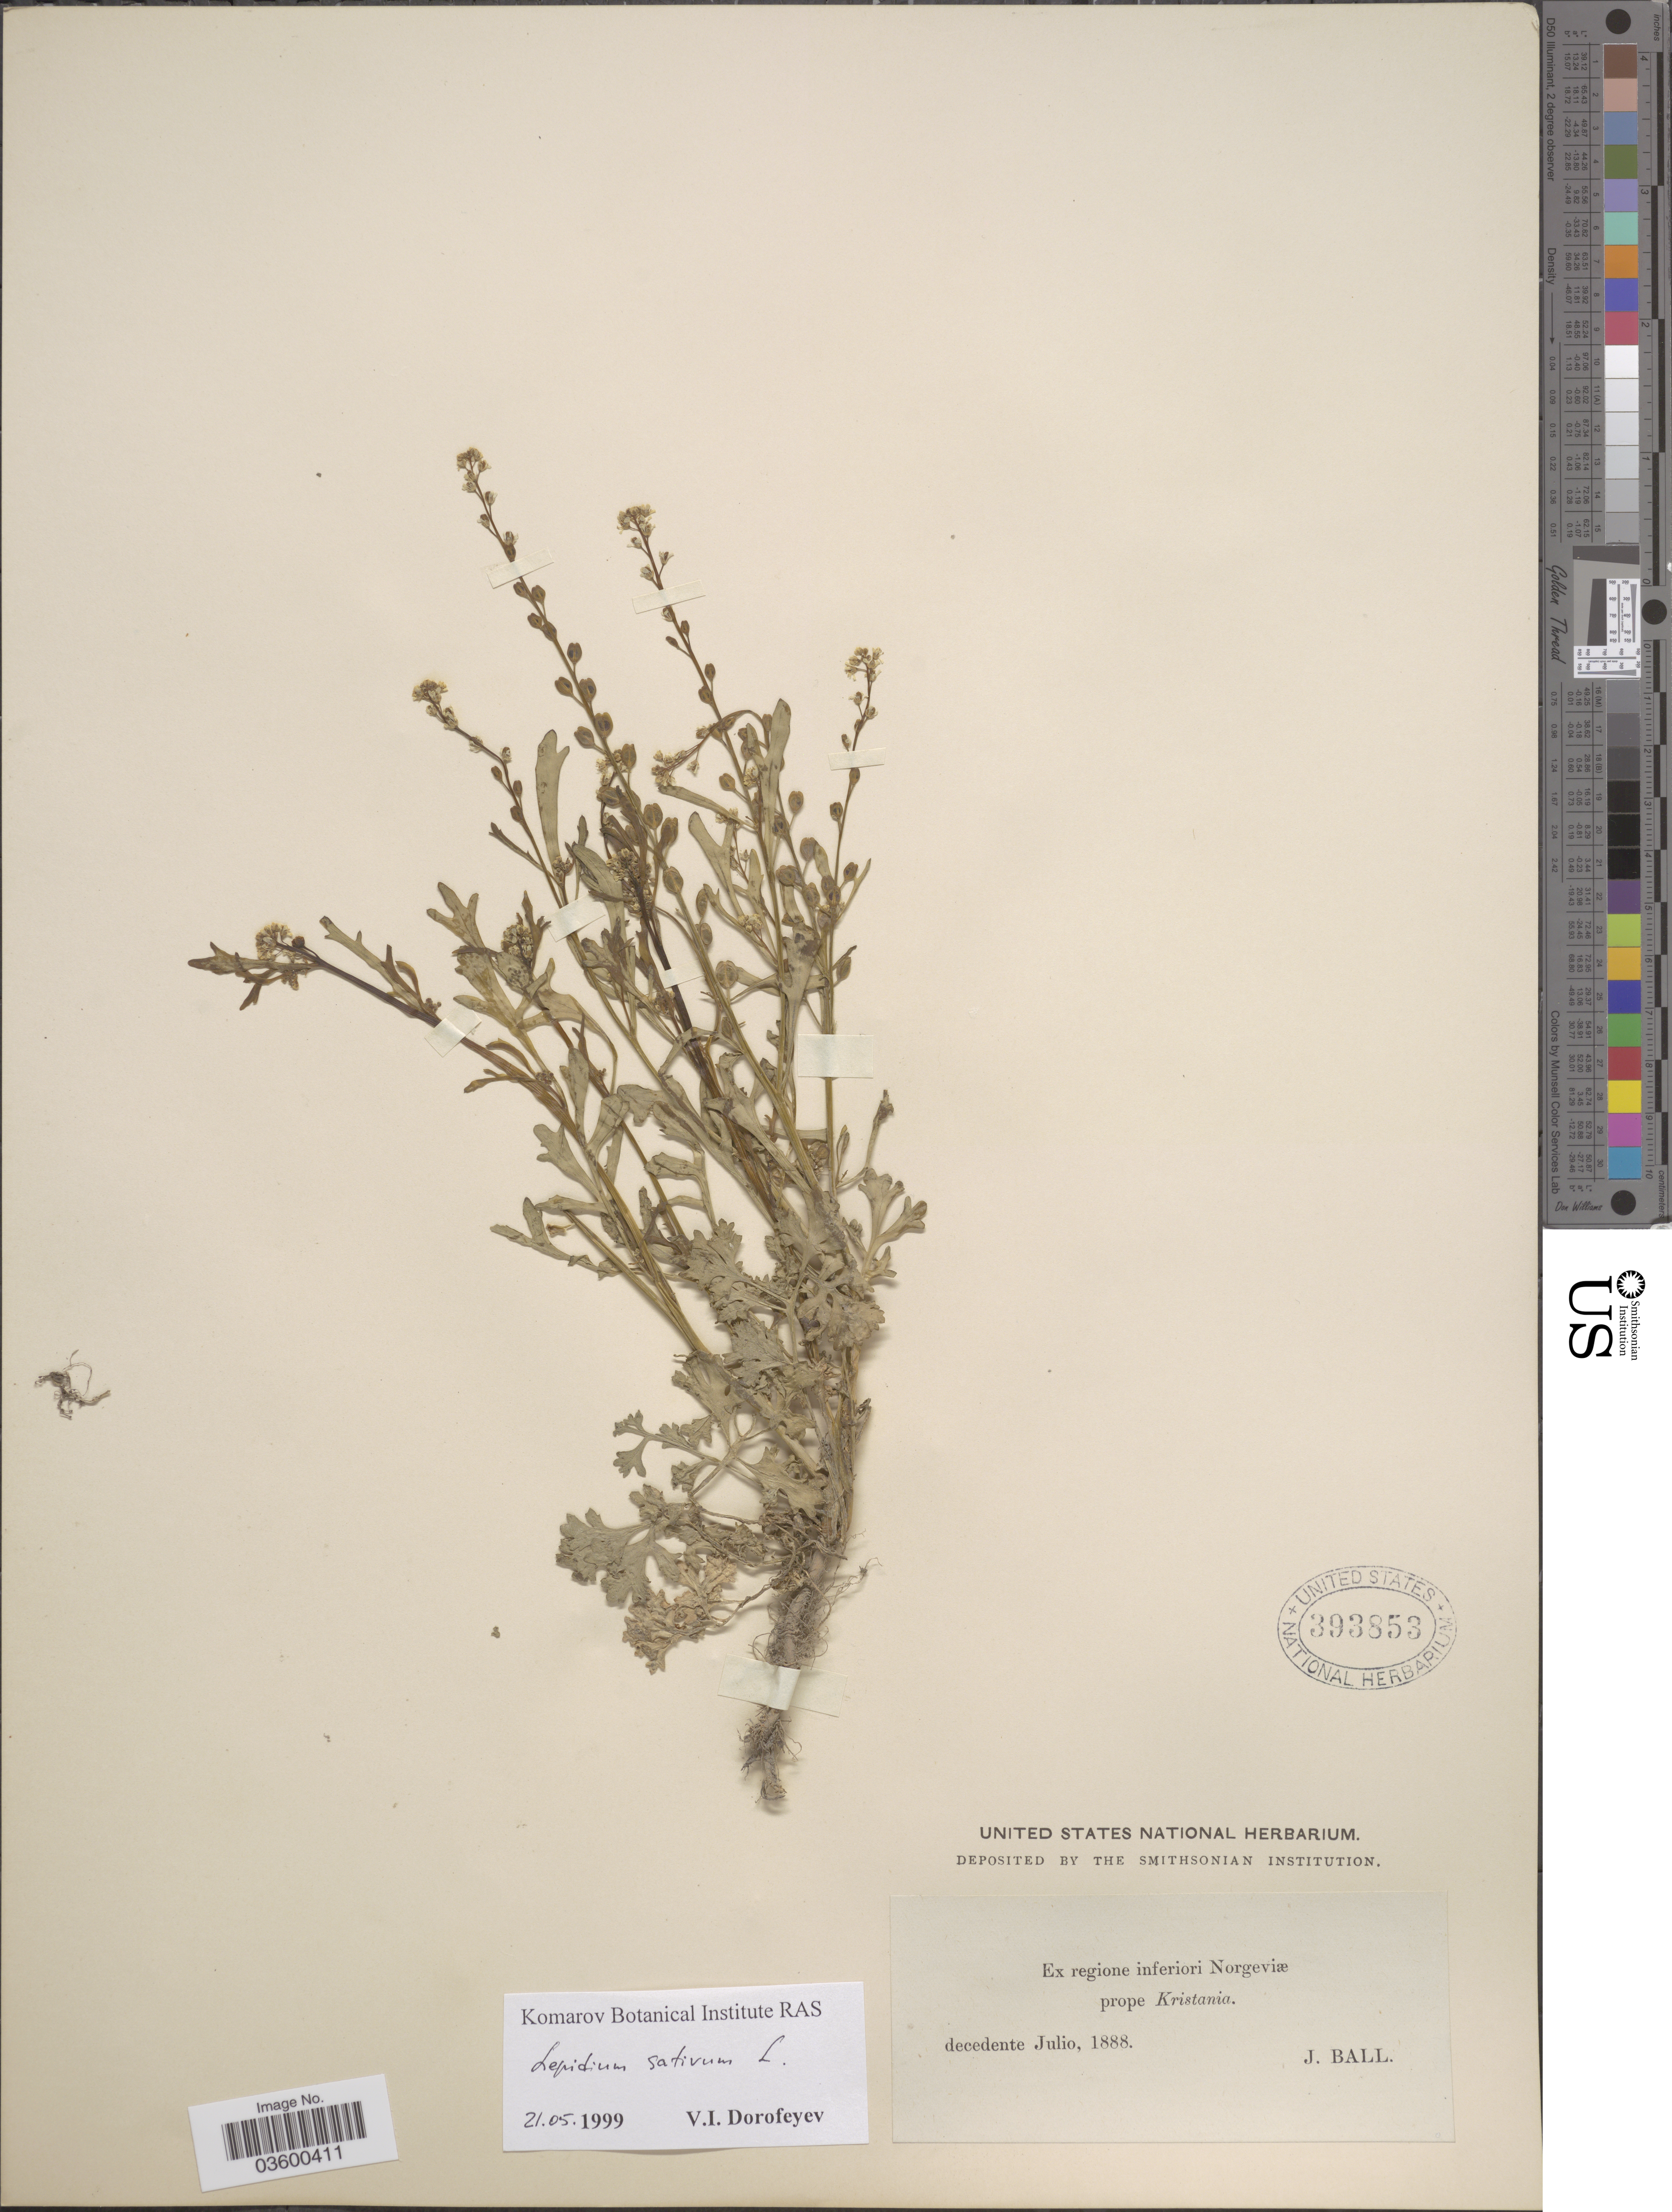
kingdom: Plantae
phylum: Tracheophyta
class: Magnoliopsida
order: Brassicales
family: Brassicaceae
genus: Lepidium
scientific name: Lepidium sativum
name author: L.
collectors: J. Ball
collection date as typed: decedente Julio, 1888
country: Norway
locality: Ex regione inferiori Norvegiæ prope Kristania.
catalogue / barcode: US 393853